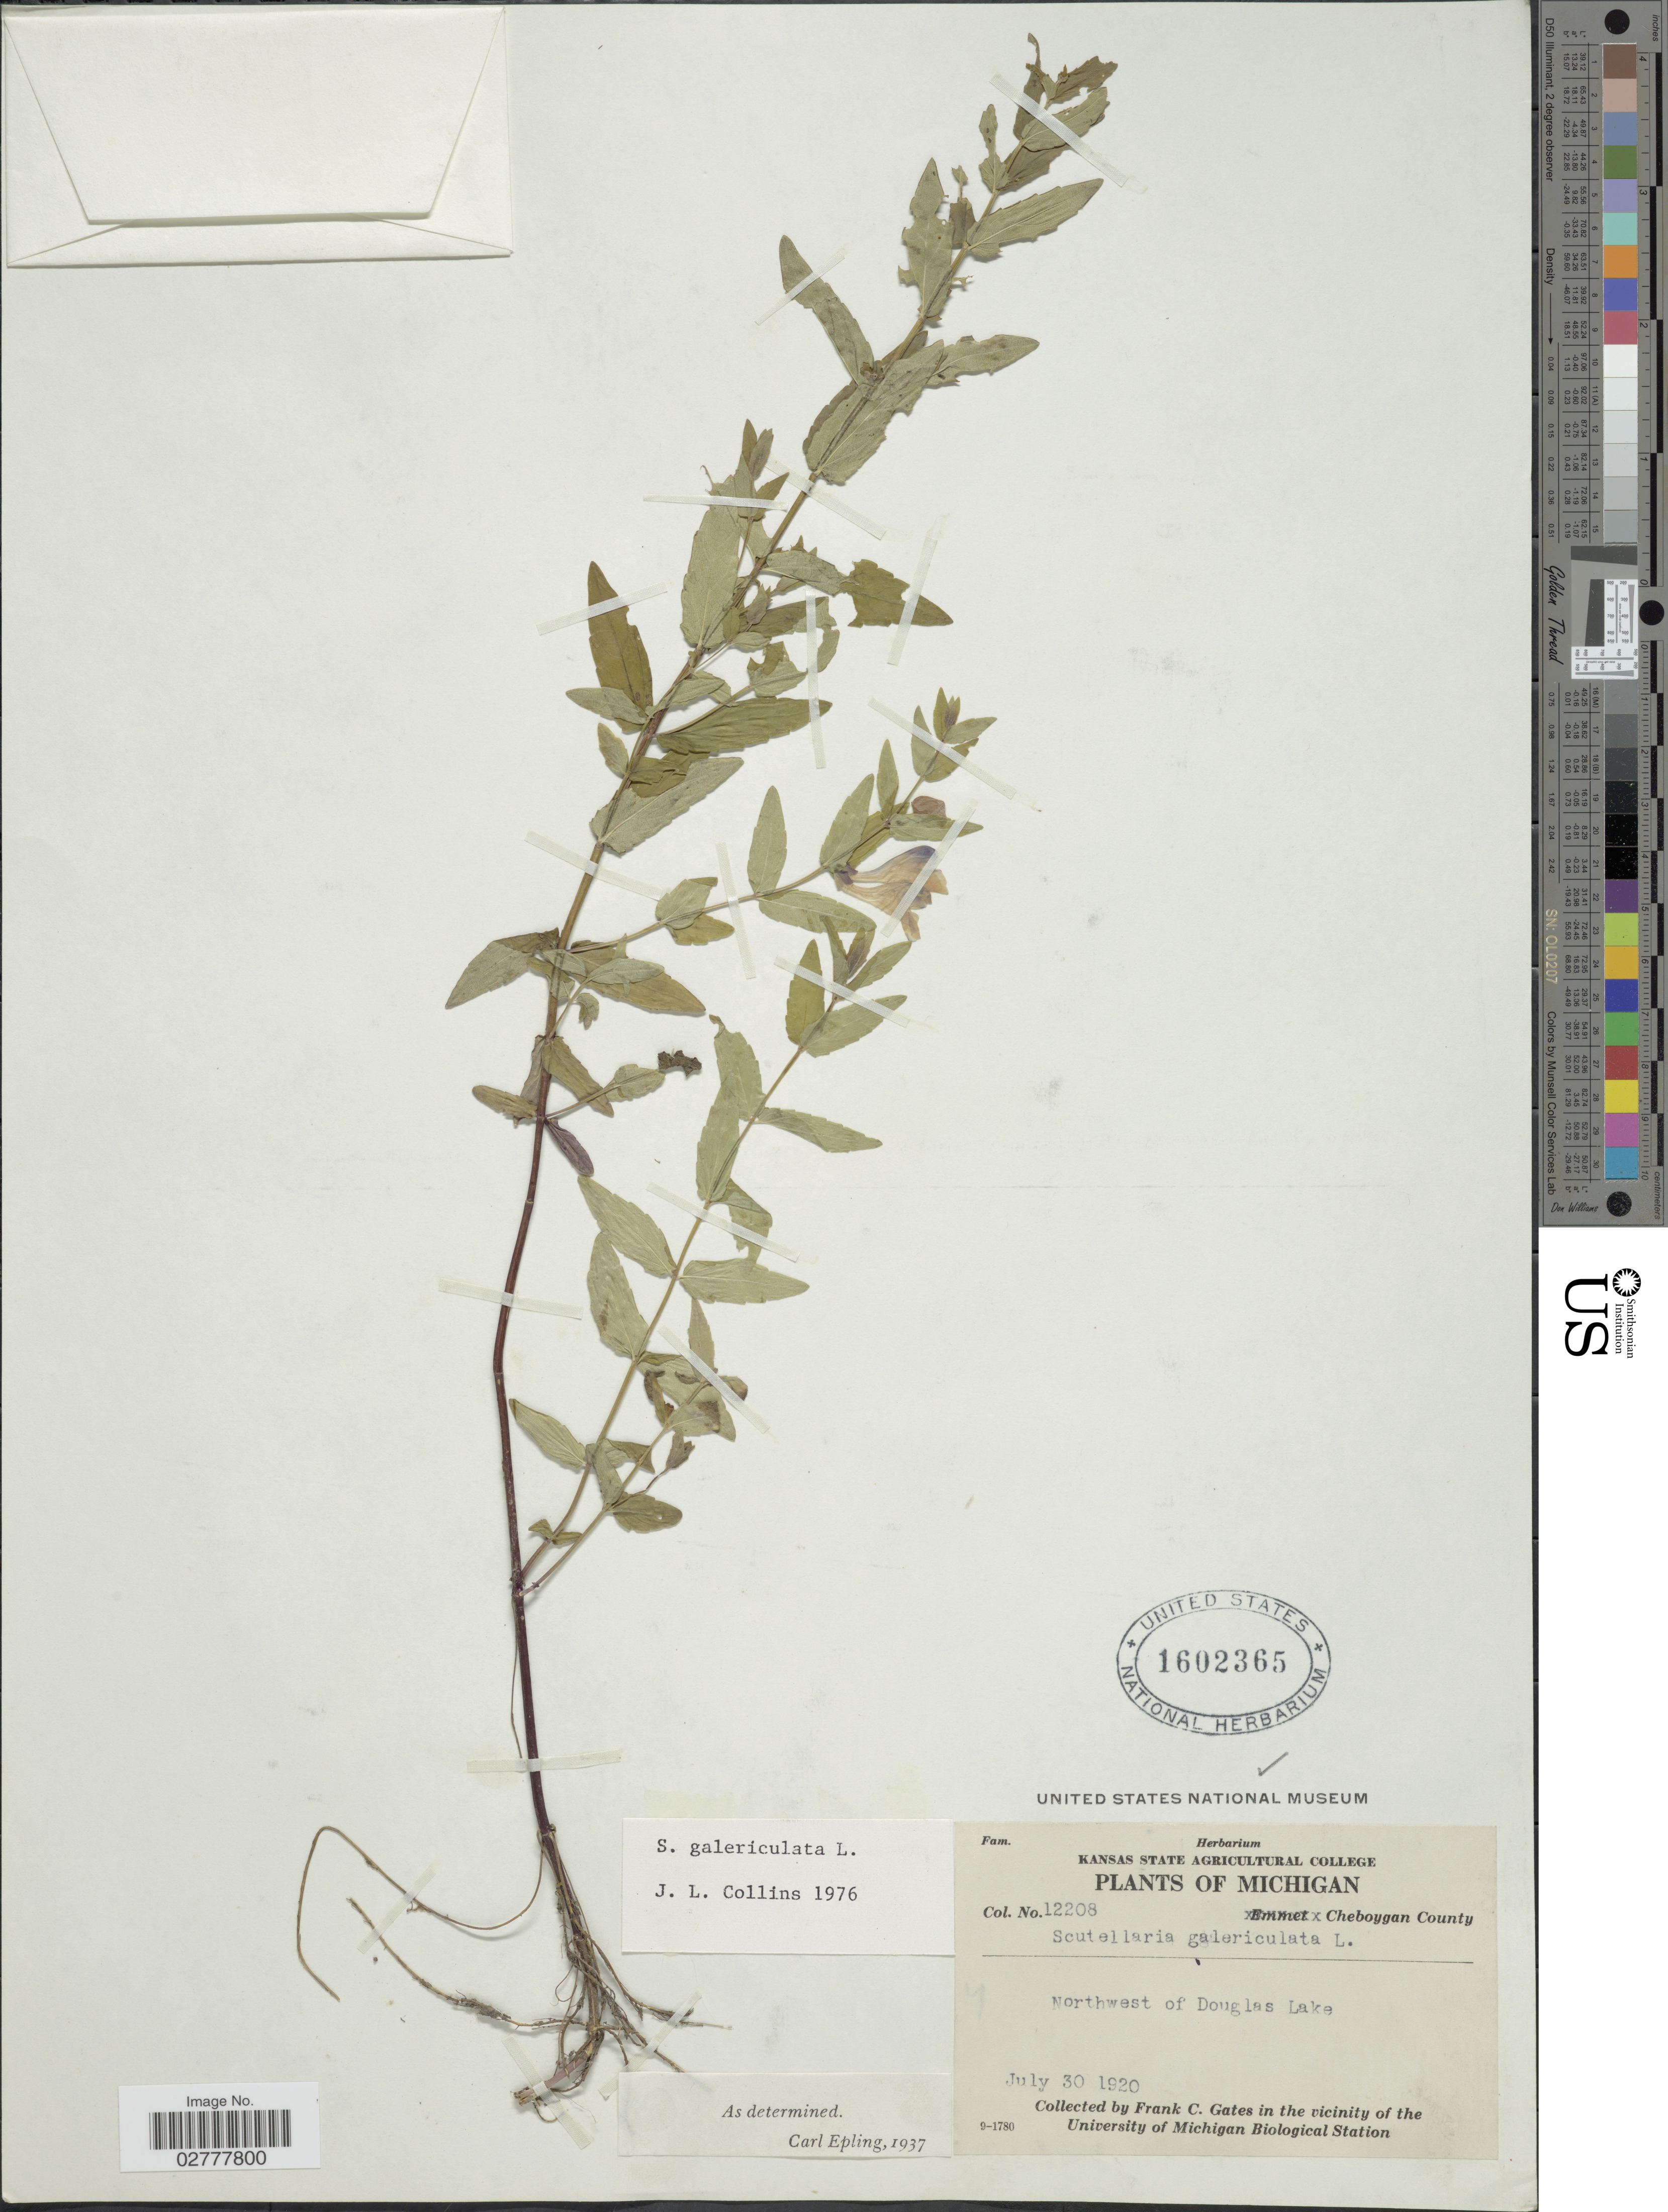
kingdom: Plantae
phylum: Tracheophyta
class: Magnoliopsida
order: Lamiales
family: Lamiaceae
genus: Scutellaria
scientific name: Scutellaria galericulata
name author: L.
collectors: F. C. Gates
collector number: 12208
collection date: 1920-07-30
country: United States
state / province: Michigan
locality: Cheboygan County. Northwest of Douglas Lake.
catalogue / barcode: US 1602365